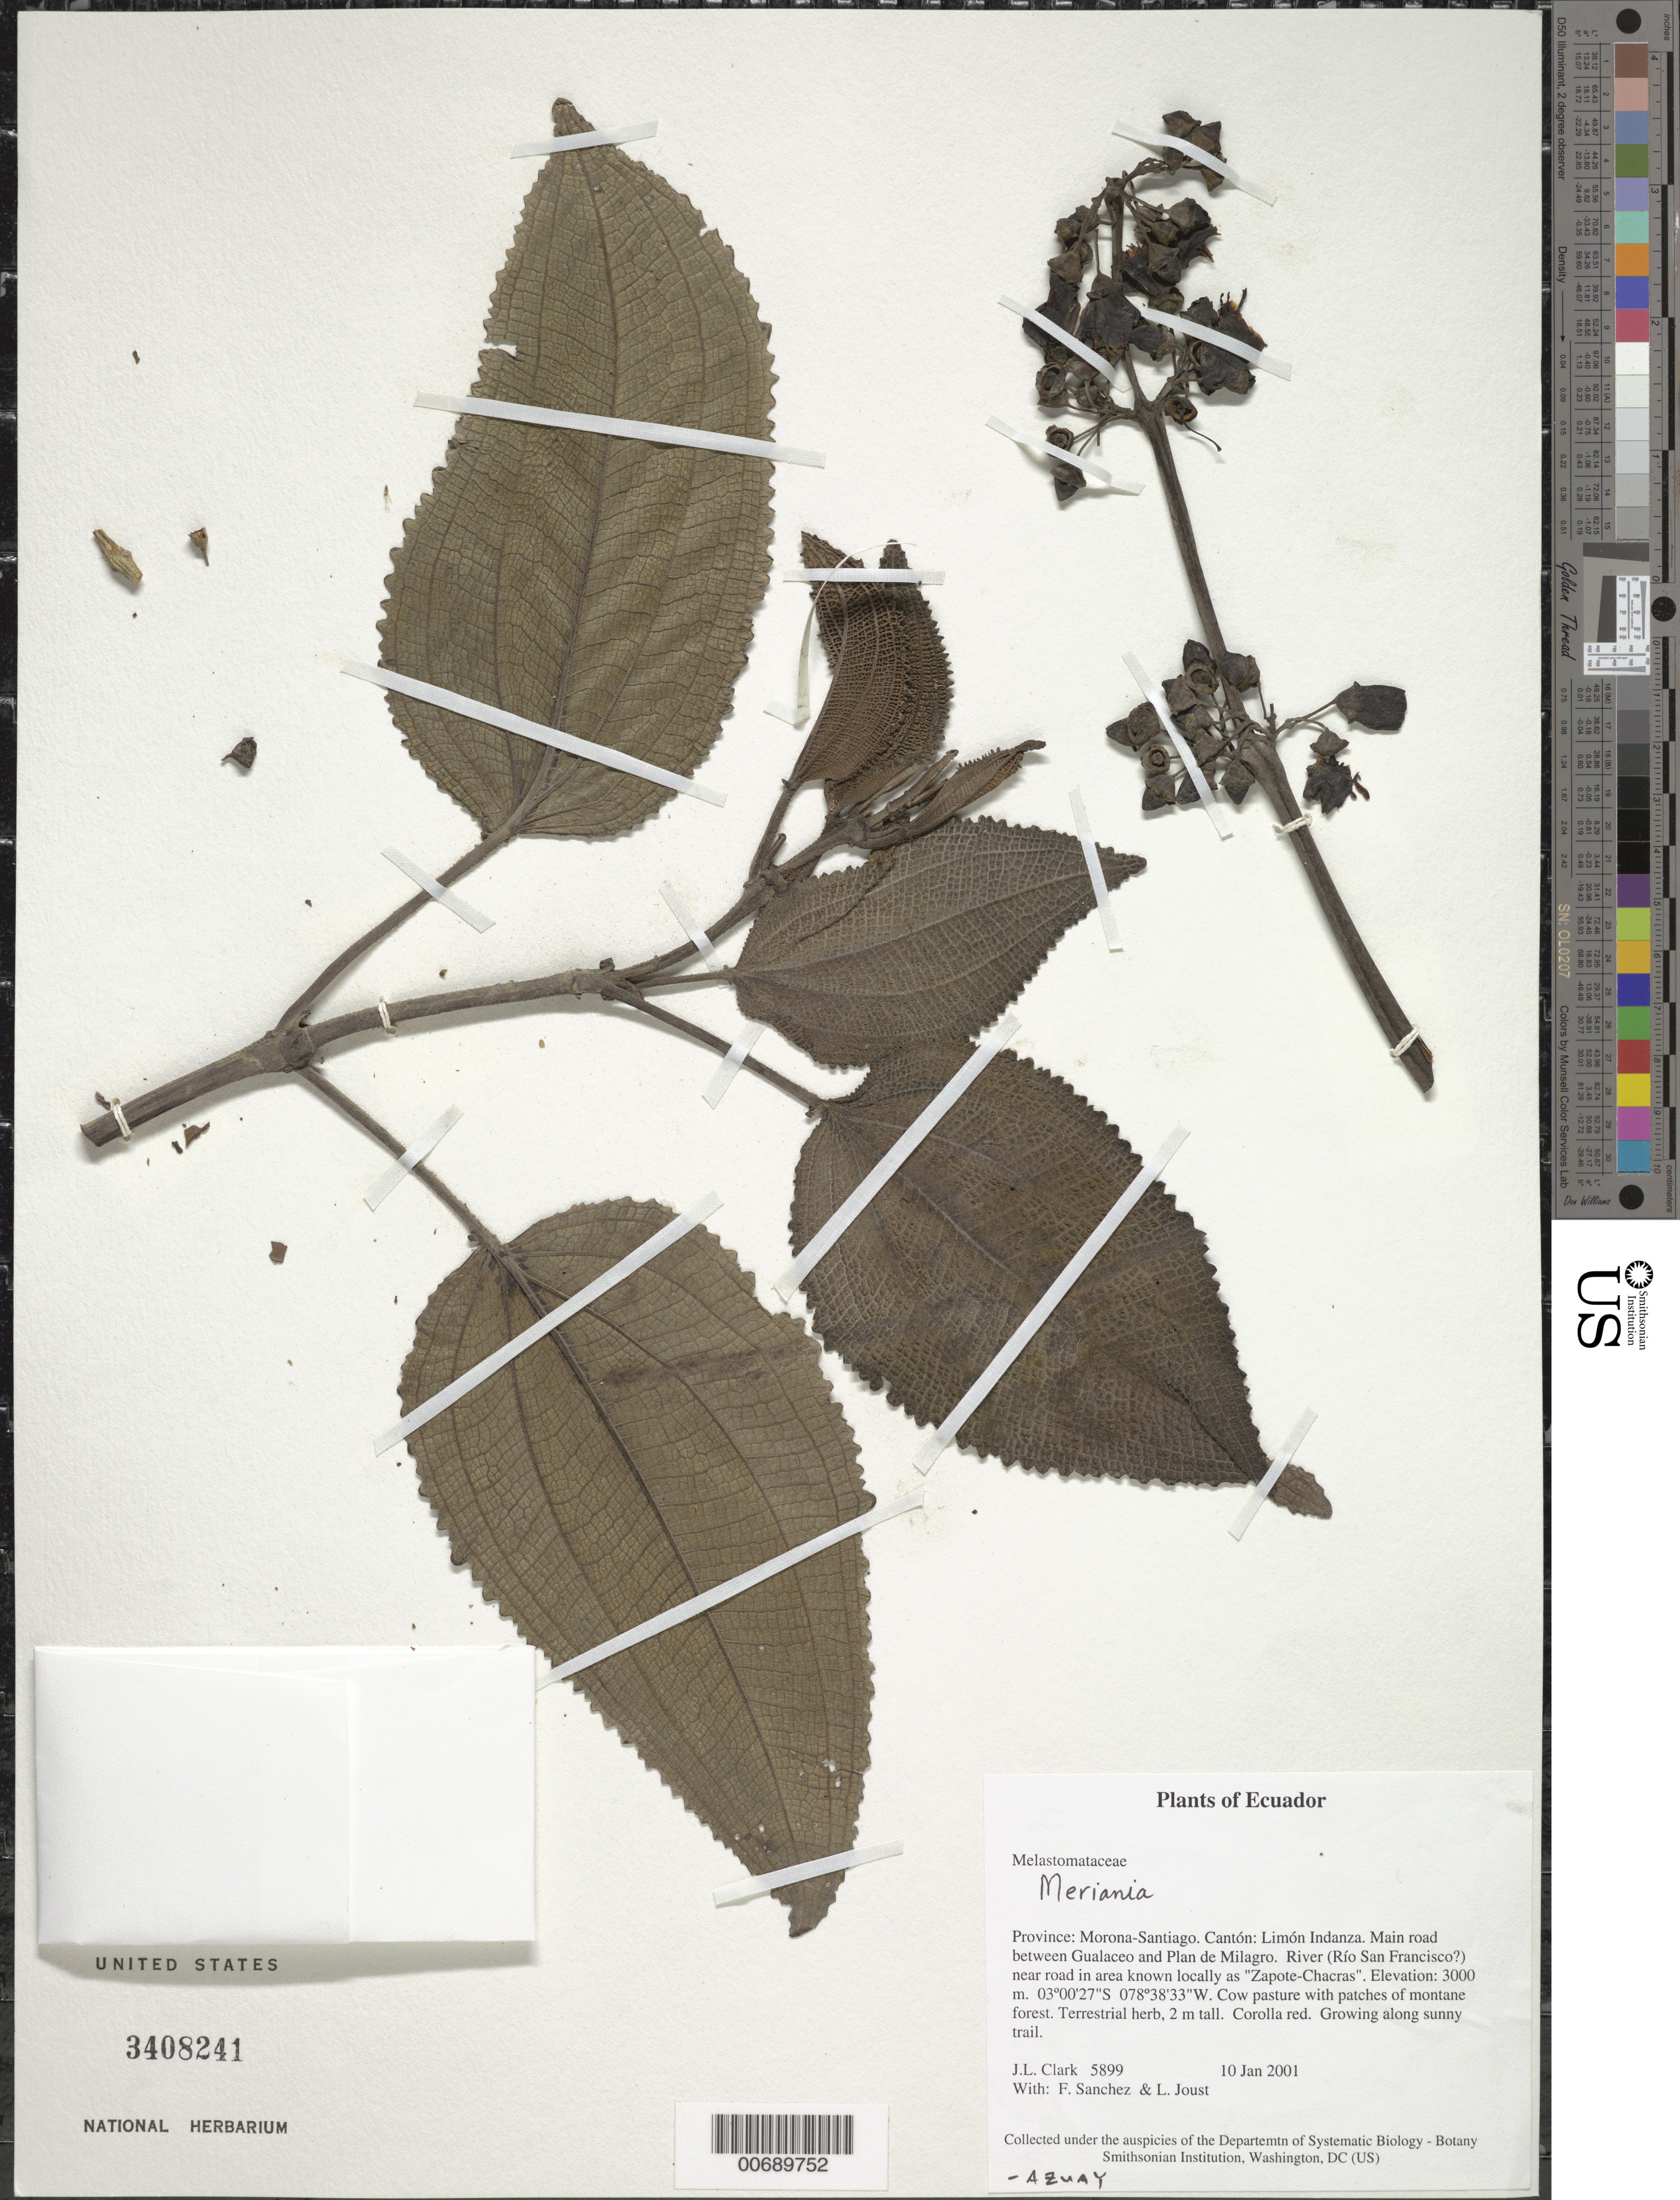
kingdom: Plantae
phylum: Tracheophyta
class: Magnoliopsida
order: Myrtales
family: Melastomataceae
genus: Meriania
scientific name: Meriania sanguinea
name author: Wurdack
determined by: Michelangeli, F. A.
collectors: J. L. Clark, F. Sanchez & L. Jost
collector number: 5899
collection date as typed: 10 Jan 2001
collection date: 2001-01-10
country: Ecuador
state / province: Morona-Santiago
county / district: Limón Indanza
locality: Main road between Gualaceo and Plan de Milagro. River (Río San Francisco?) near road in area known locally as "Zapote-Chacras"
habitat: Cow pasture with patches of montane forest.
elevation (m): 3000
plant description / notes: AZUAY, US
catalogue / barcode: US 3408241